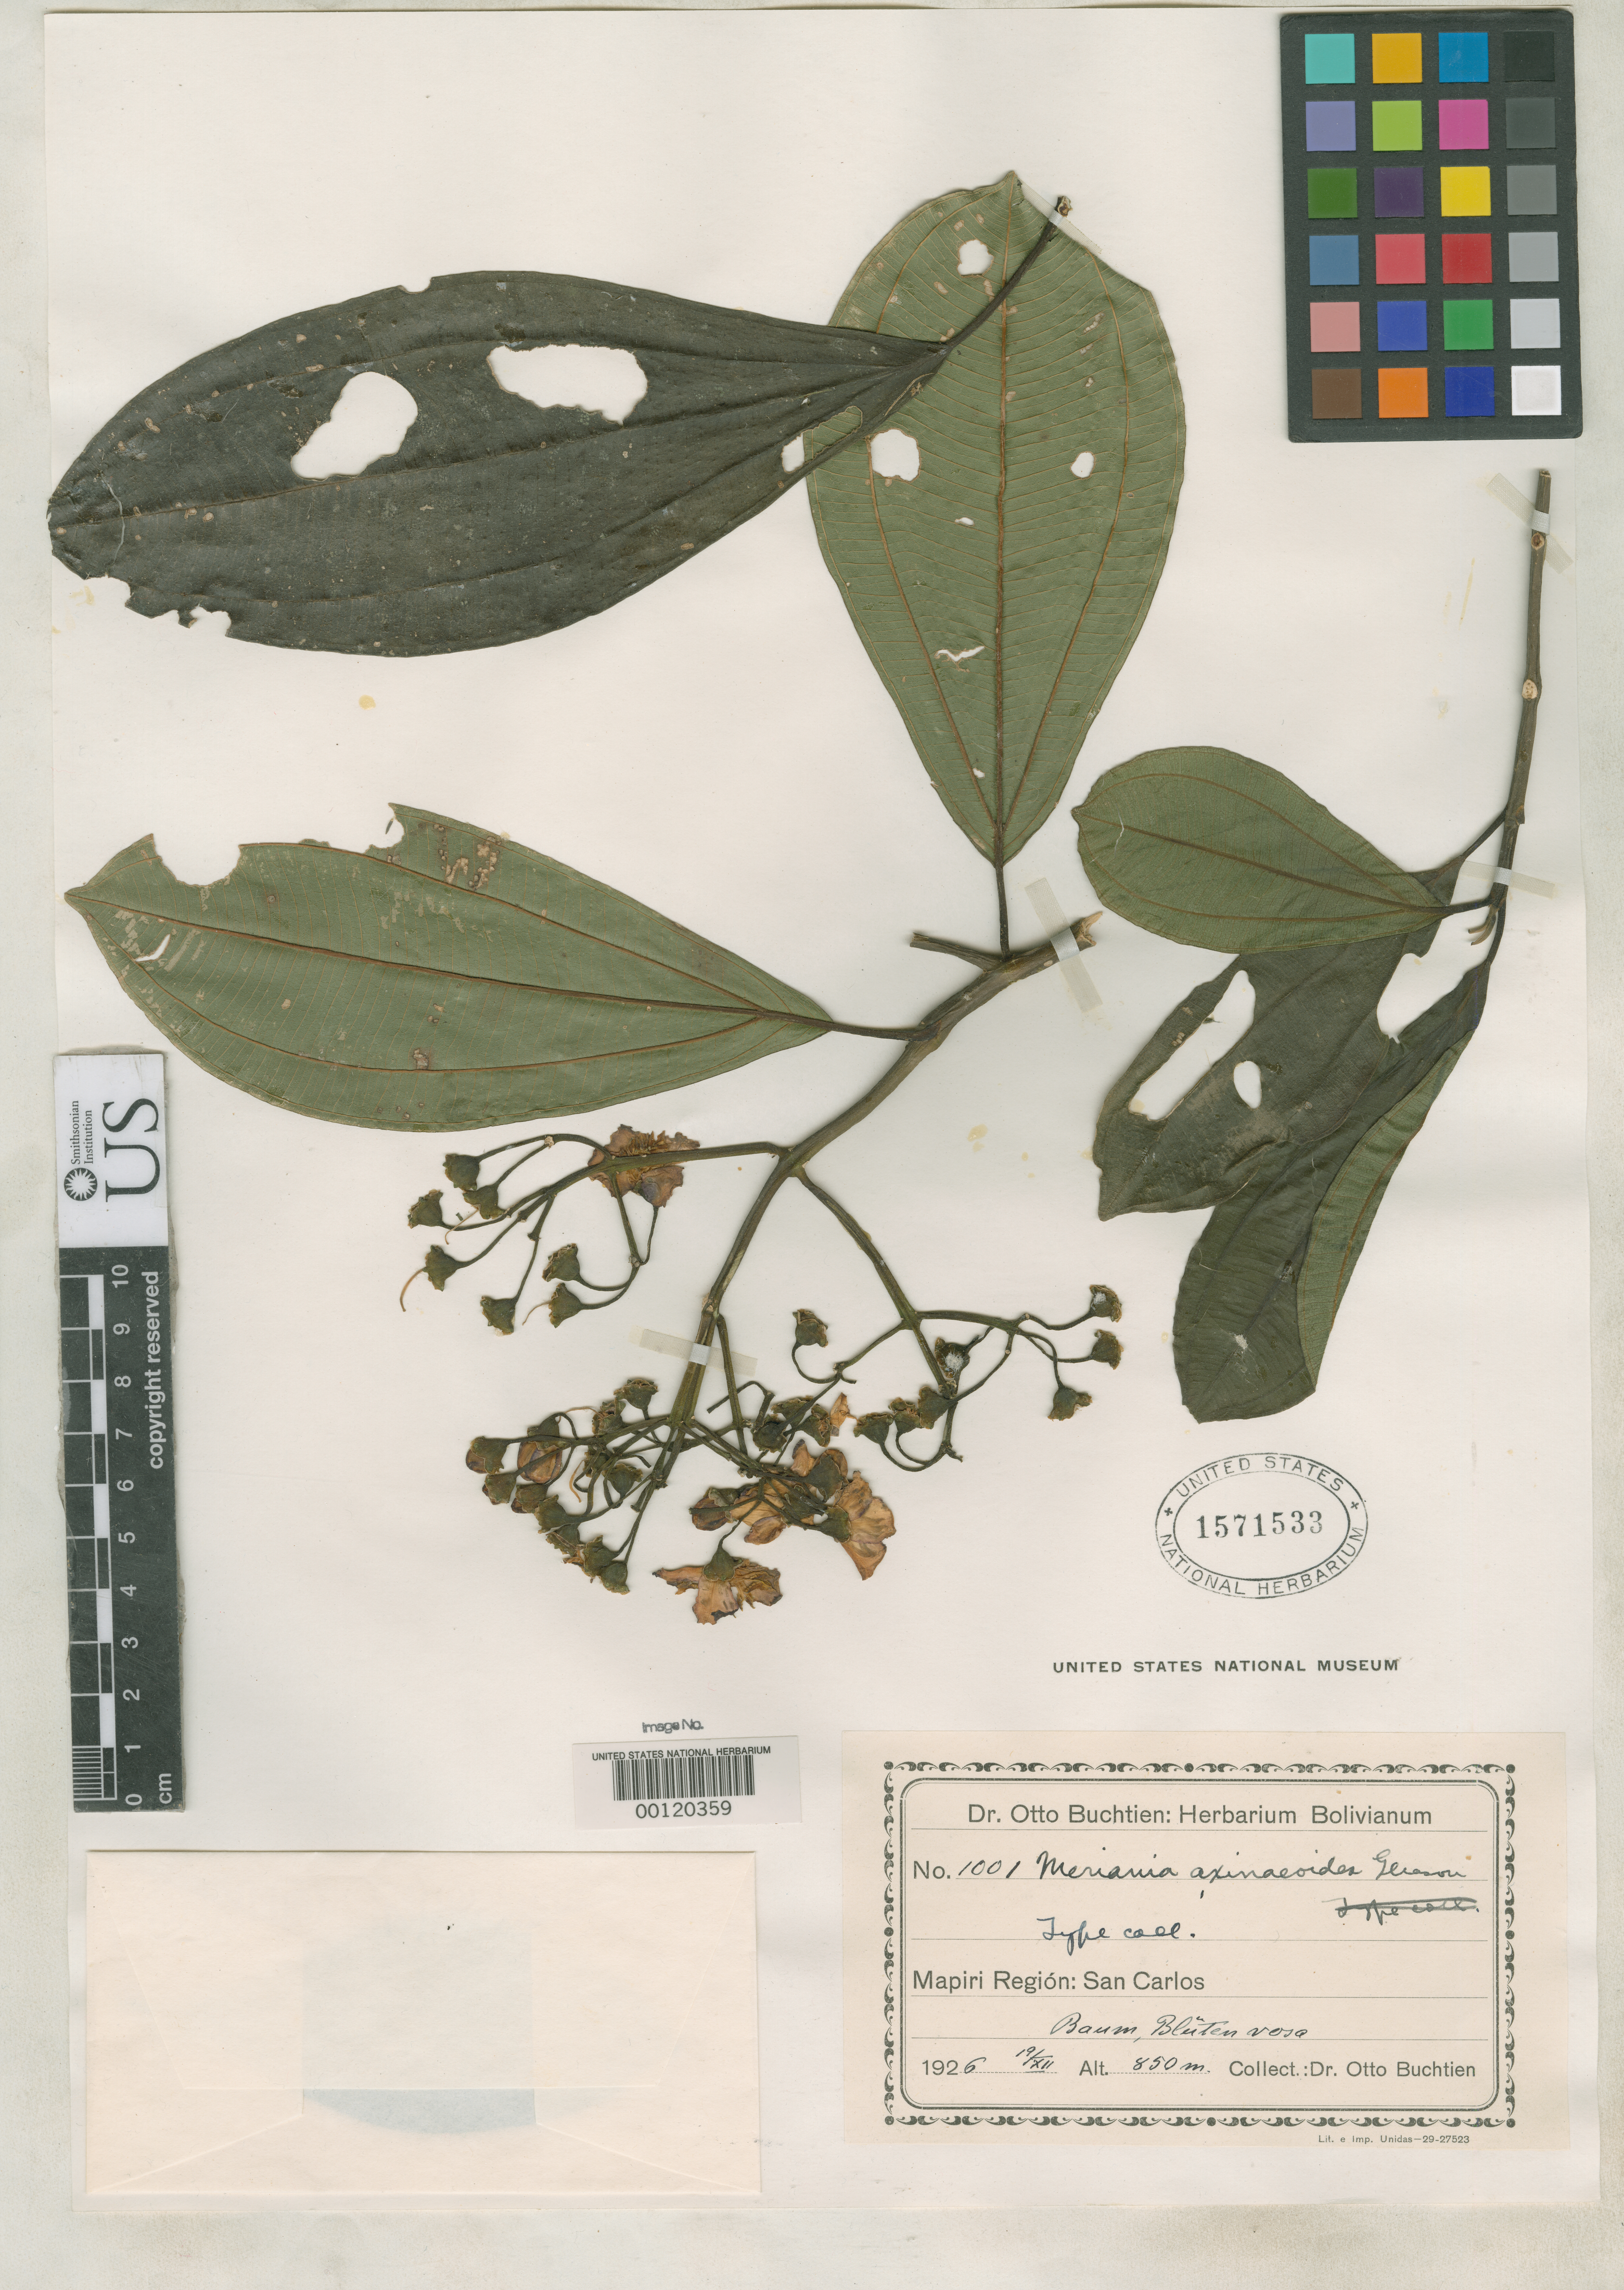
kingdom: Plantae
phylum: Tracheophyta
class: Magnoliopsida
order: Myrtales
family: Melastomataceae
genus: Meriania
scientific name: Meriania axinaeoides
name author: Gleason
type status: Isotype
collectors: O. Buchtien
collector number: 1001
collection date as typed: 19 Dec 1926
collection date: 1926-12-19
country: Bolivia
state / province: La Paz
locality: Mapiri region, San Carlos.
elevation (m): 850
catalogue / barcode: US 1571533